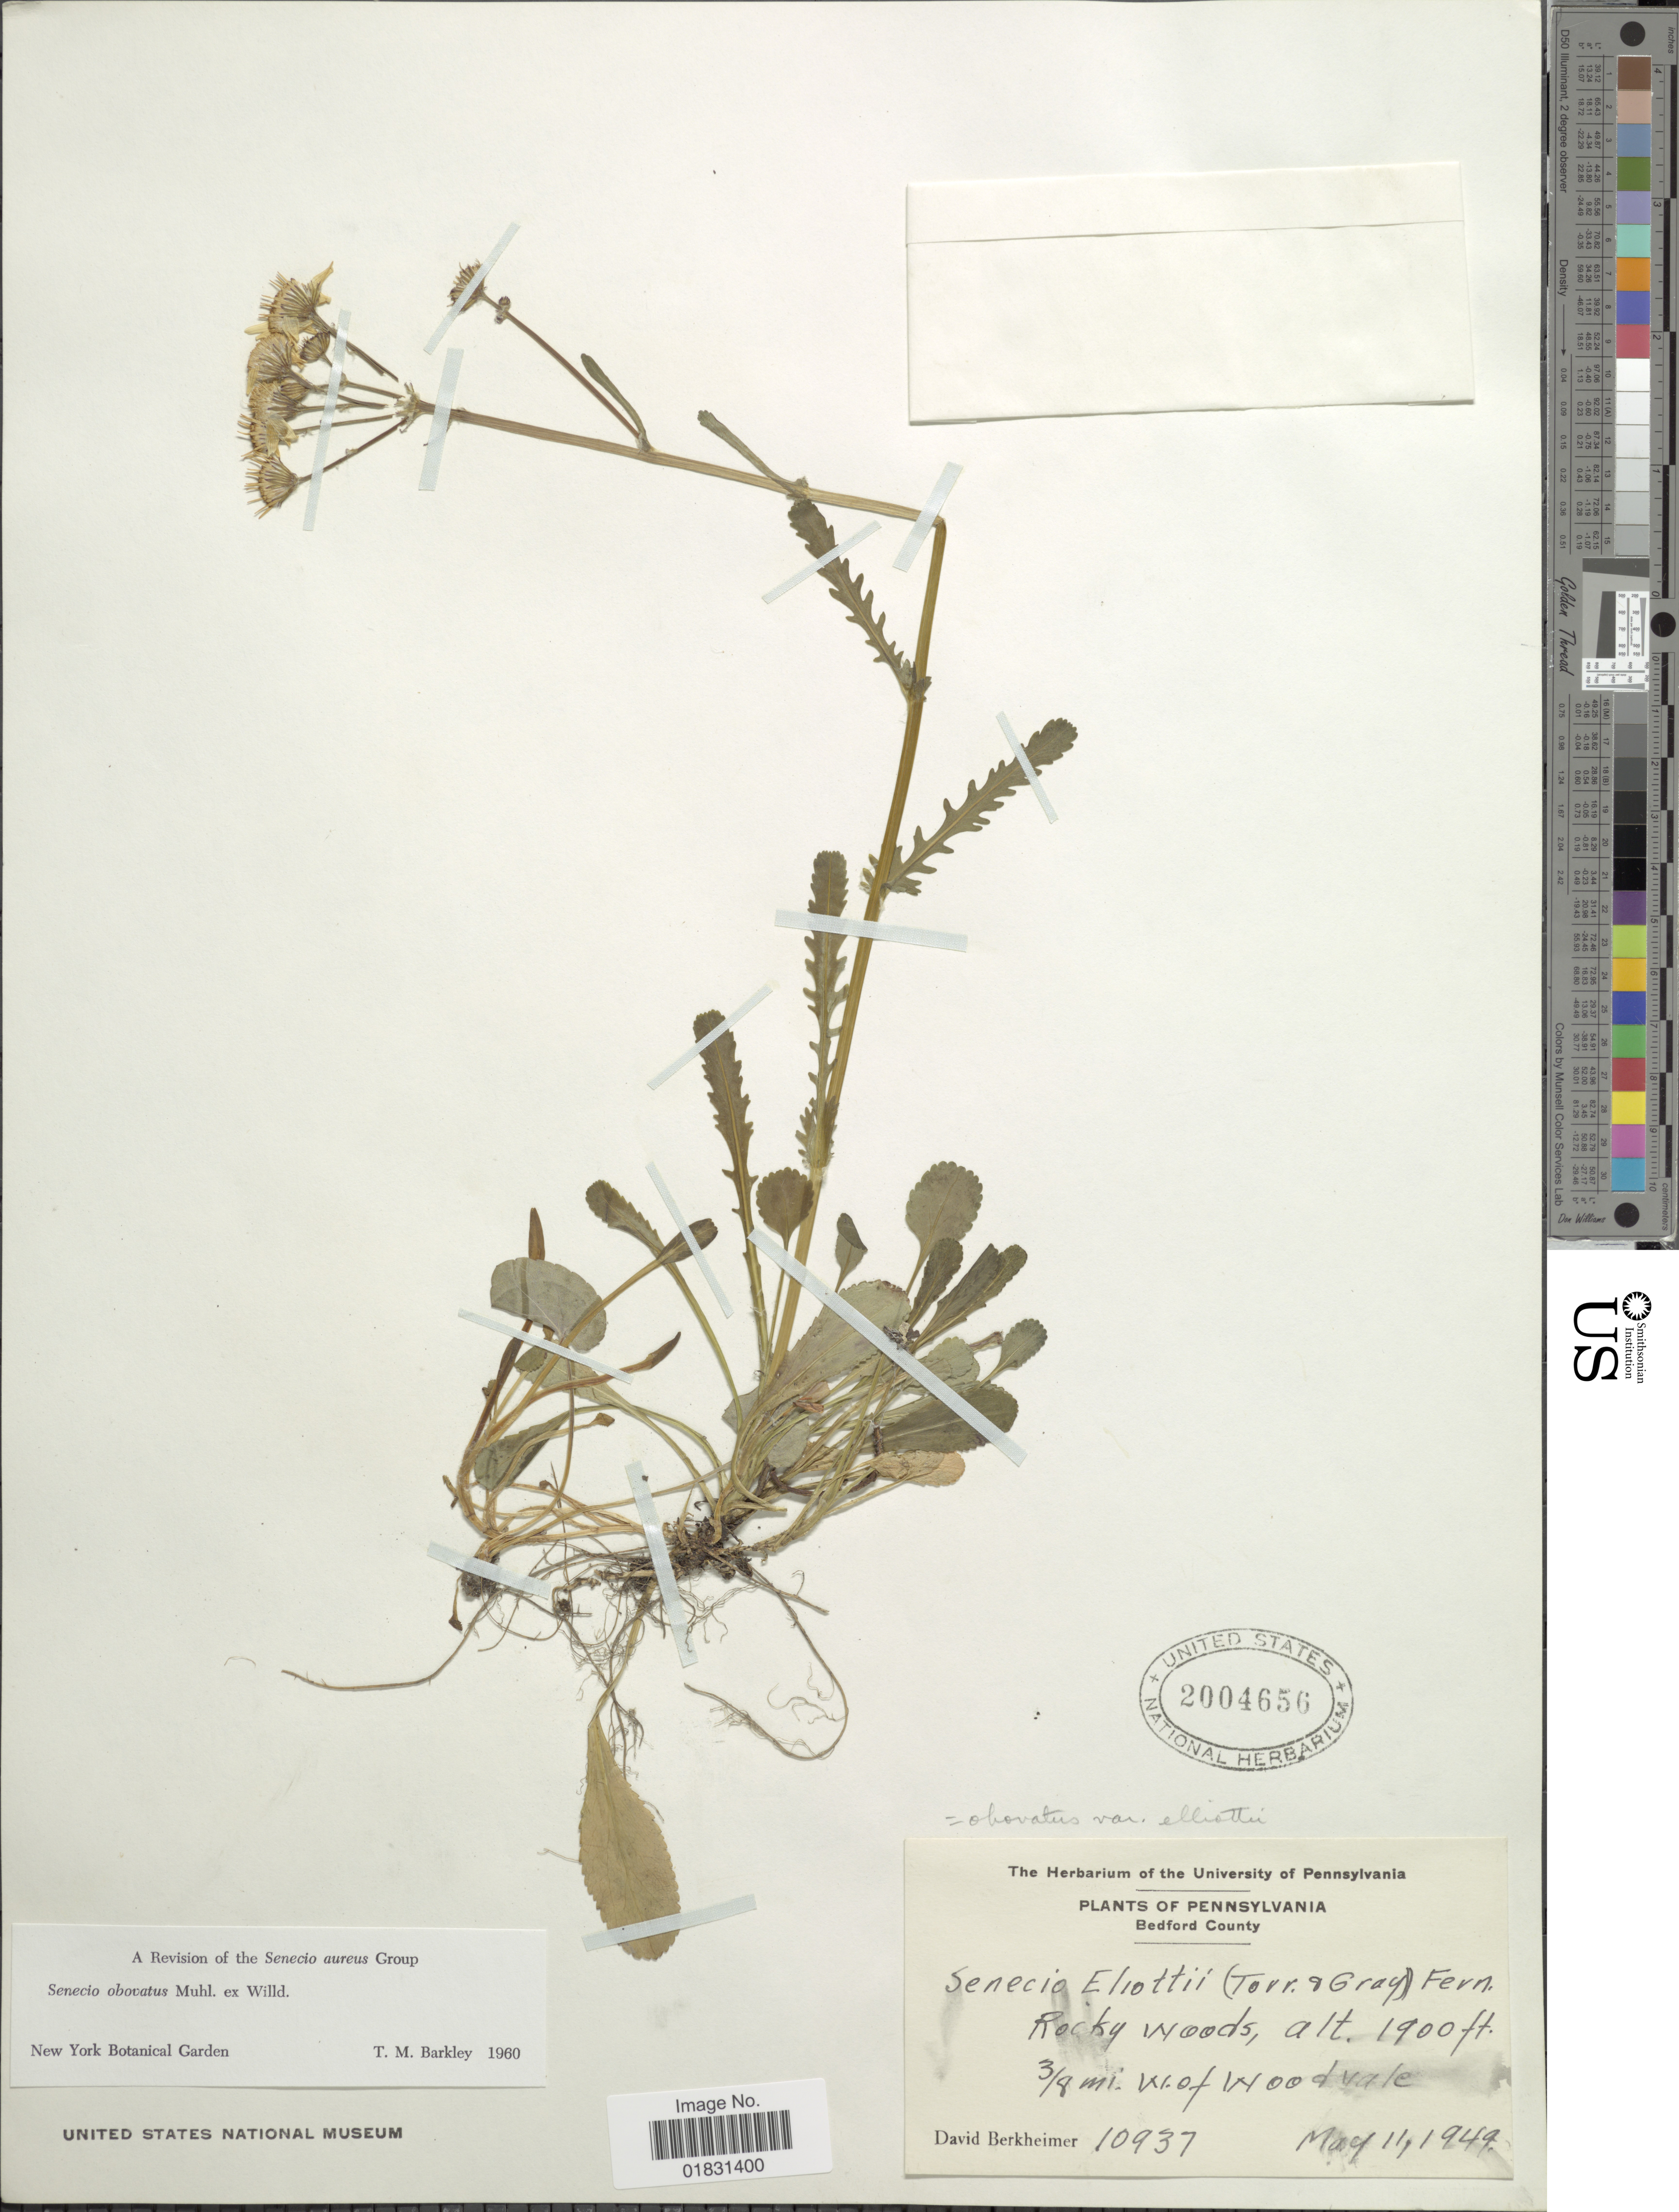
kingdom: Plantae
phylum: Tracheophyta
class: Magnoliopsida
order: Asterales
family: Asteraceae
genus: Packera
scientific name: Packera obovata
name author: (Muhl. ex Willd.) W.A. Weber & Á. Löve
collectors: D. Berkheimer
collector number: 10937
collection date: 1949-05-11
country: United States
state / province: Pennsylvania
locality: Bedford County, Rocky woods, 3/8 mi W of Woodvale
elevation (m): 579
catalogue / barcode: US 2004656